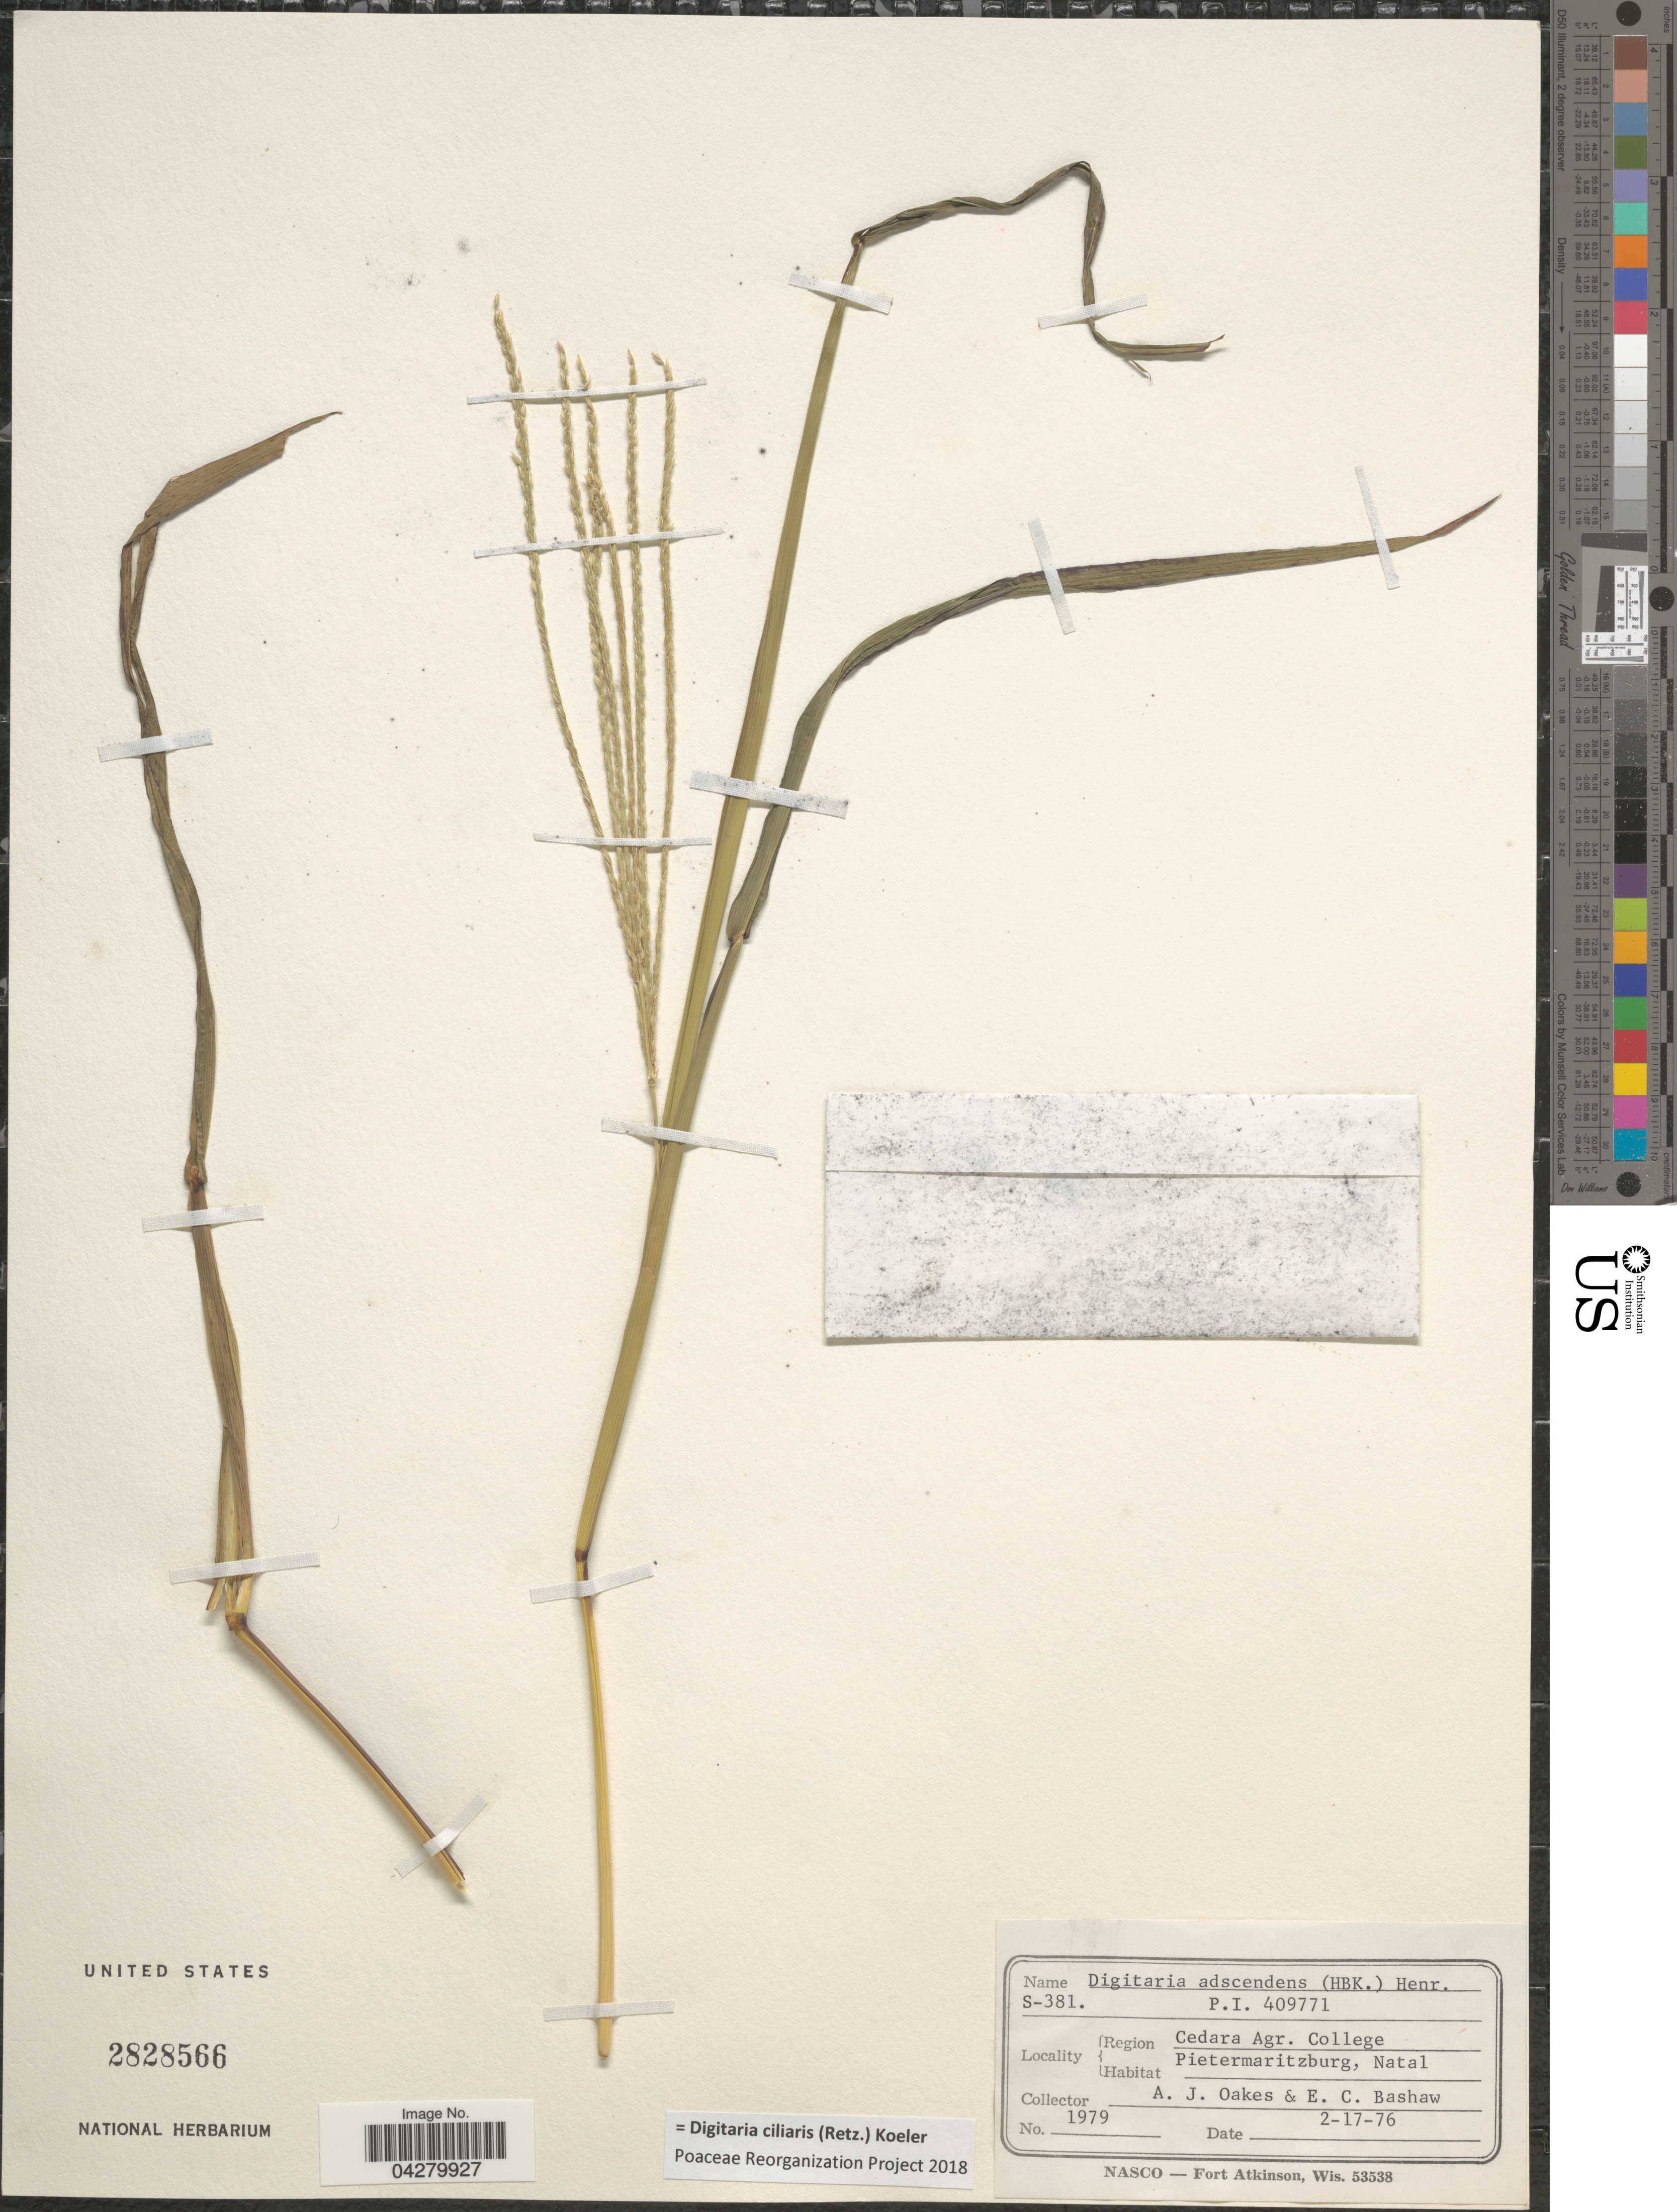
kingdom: Plantae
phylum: Tracheophyta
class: Liliopsida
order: Poales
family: Poaceae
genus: Digitaria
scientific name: Digitaria ciliaris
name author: (Retz.) Koeler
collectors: A. Oakes & E. Bashaw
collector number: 1979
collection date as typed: Transcribed d/m/y: 17/2/76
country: South Africa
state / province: KwaZulu-Natal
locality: Region Cedara Agr. College. Pietermaritzburg.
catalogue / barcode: US 2828566